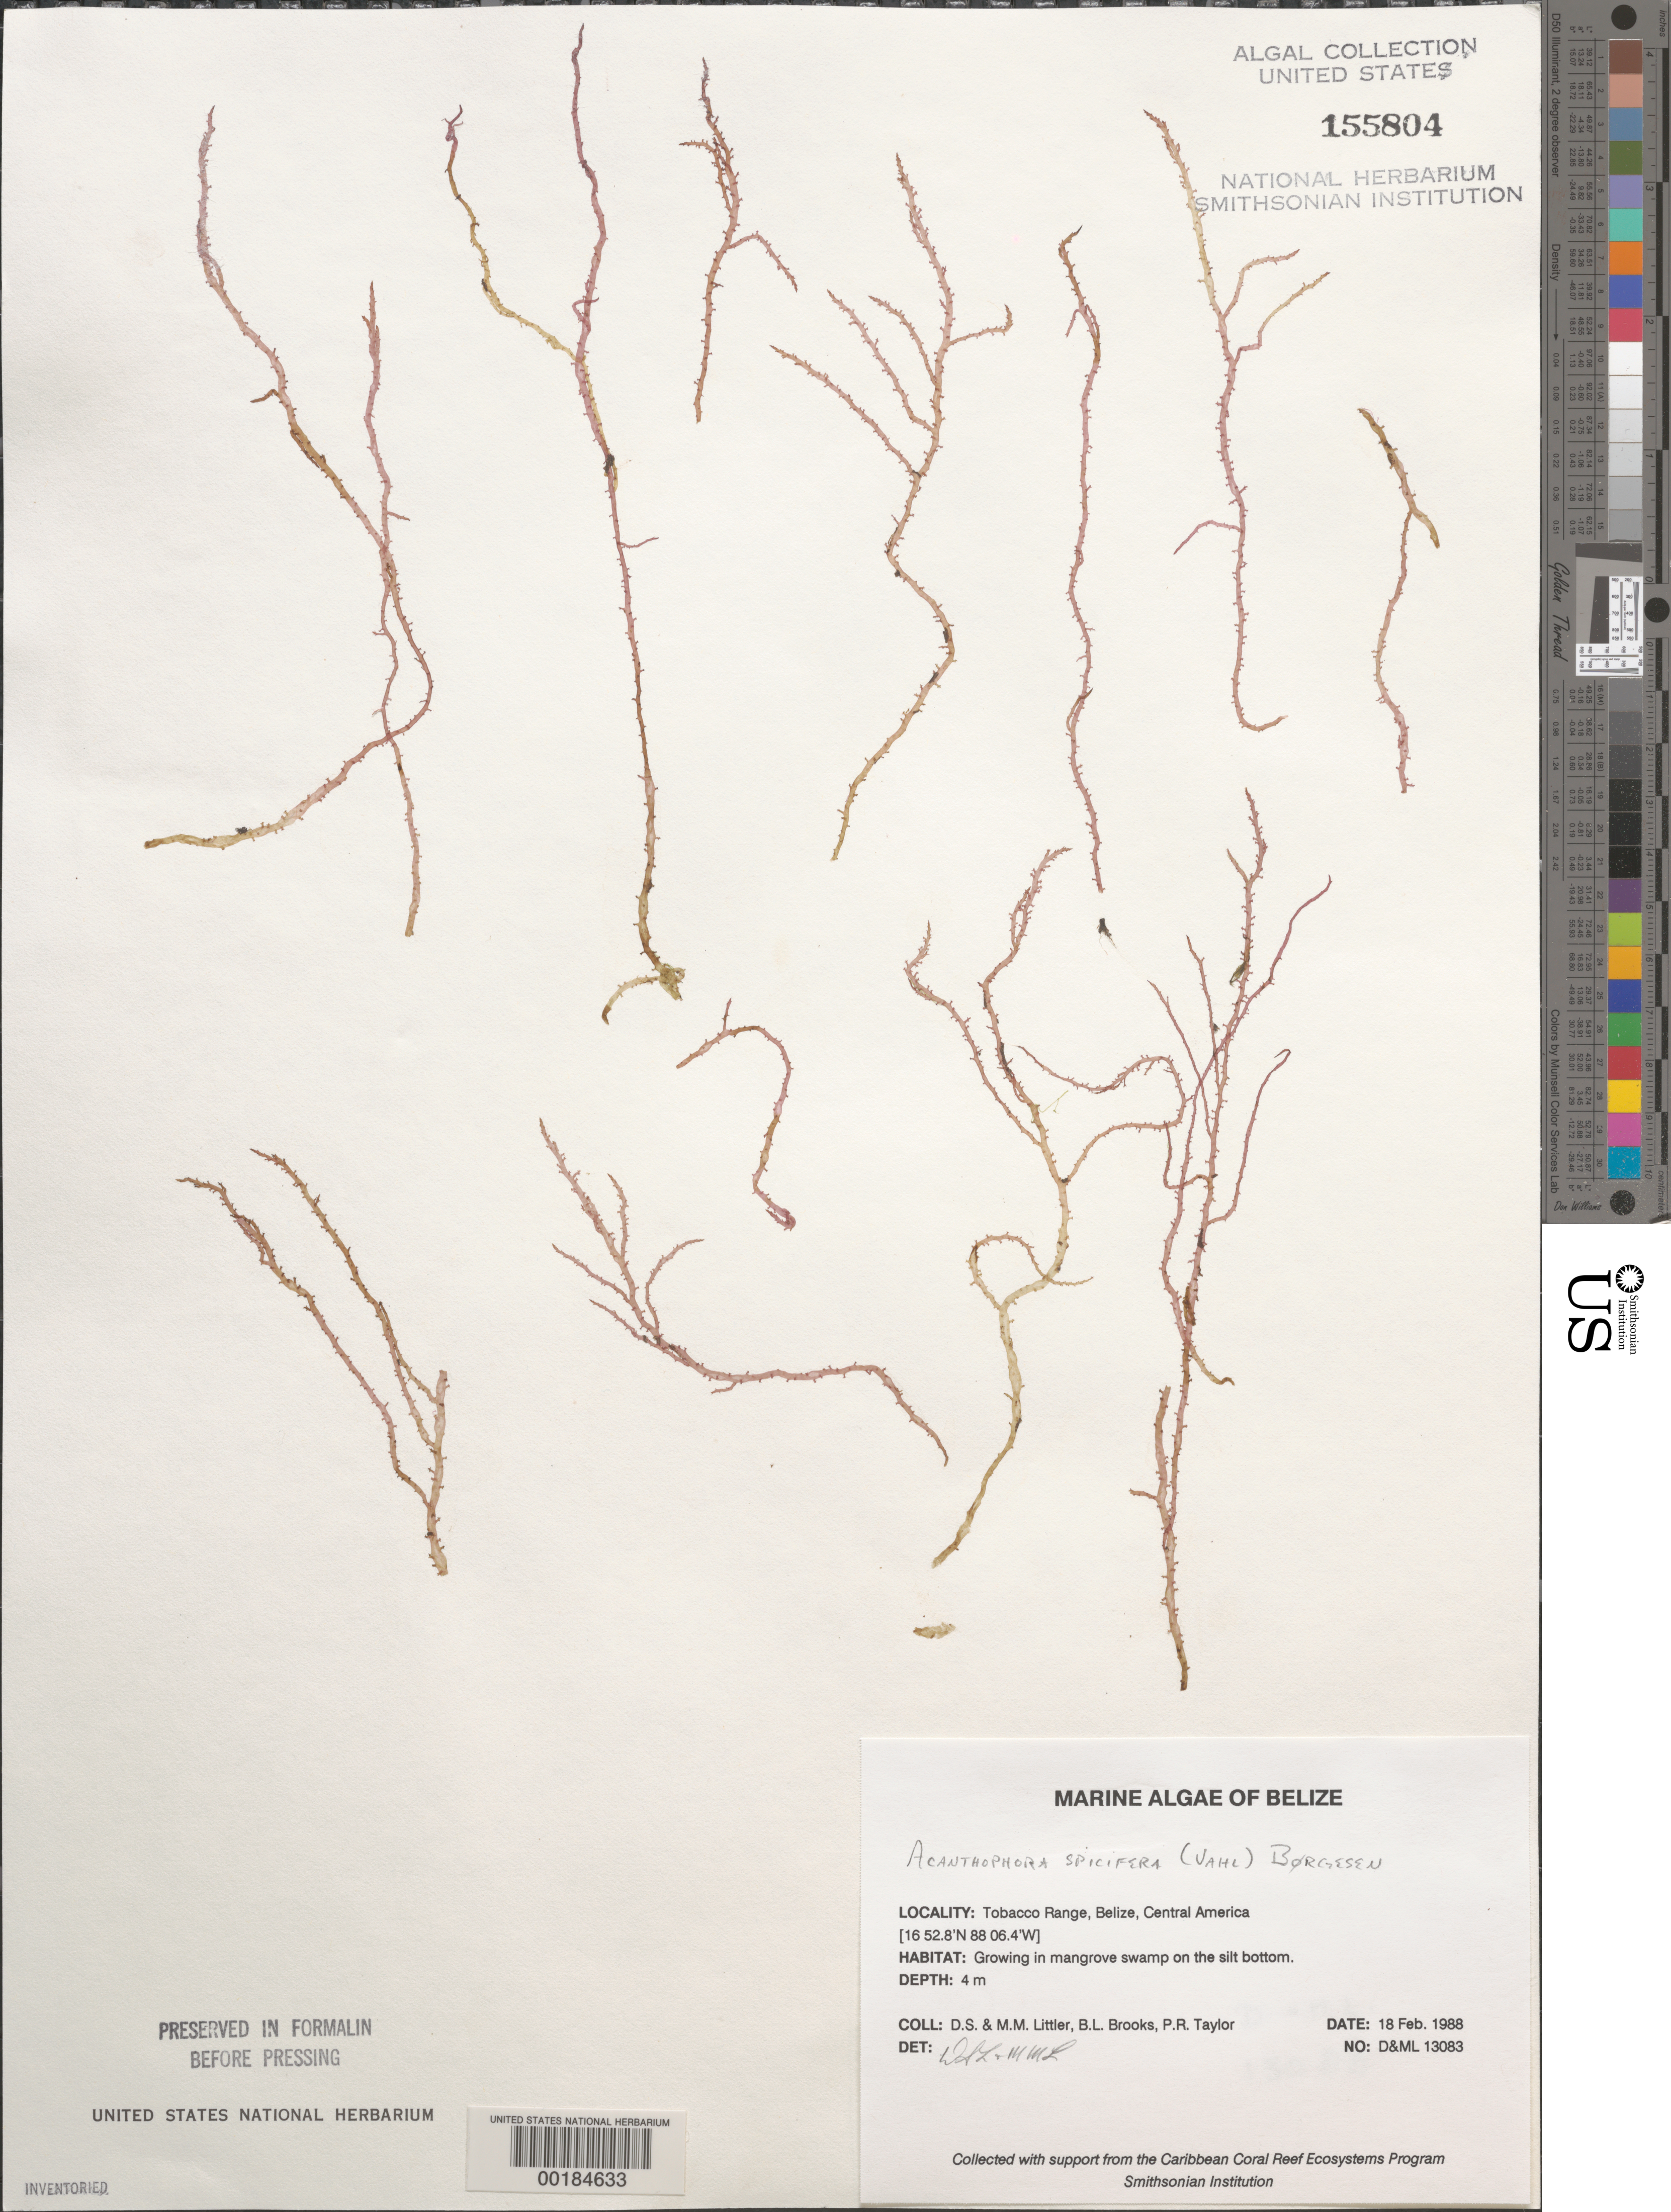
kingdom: Plantae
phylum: Rhodophyta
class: Florideophyceae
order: Ceramiales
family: Rhodomelaceae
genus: Acanthophora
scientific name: Acanthophora spicifera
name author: (Vahl) Børgesen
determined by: Littler, D. S.; Littler, M. M.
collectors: D. S. Littler, M. M. Littler, B. Brooks & P. R. Taylor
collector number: D&ML 13083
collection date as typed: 18 Feb 1988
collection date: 1988-02-18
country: Belize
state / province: Stann Creek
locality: Tobacco Range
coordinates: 16 52.8' N, 88 06.4' W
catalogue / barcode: US 155804